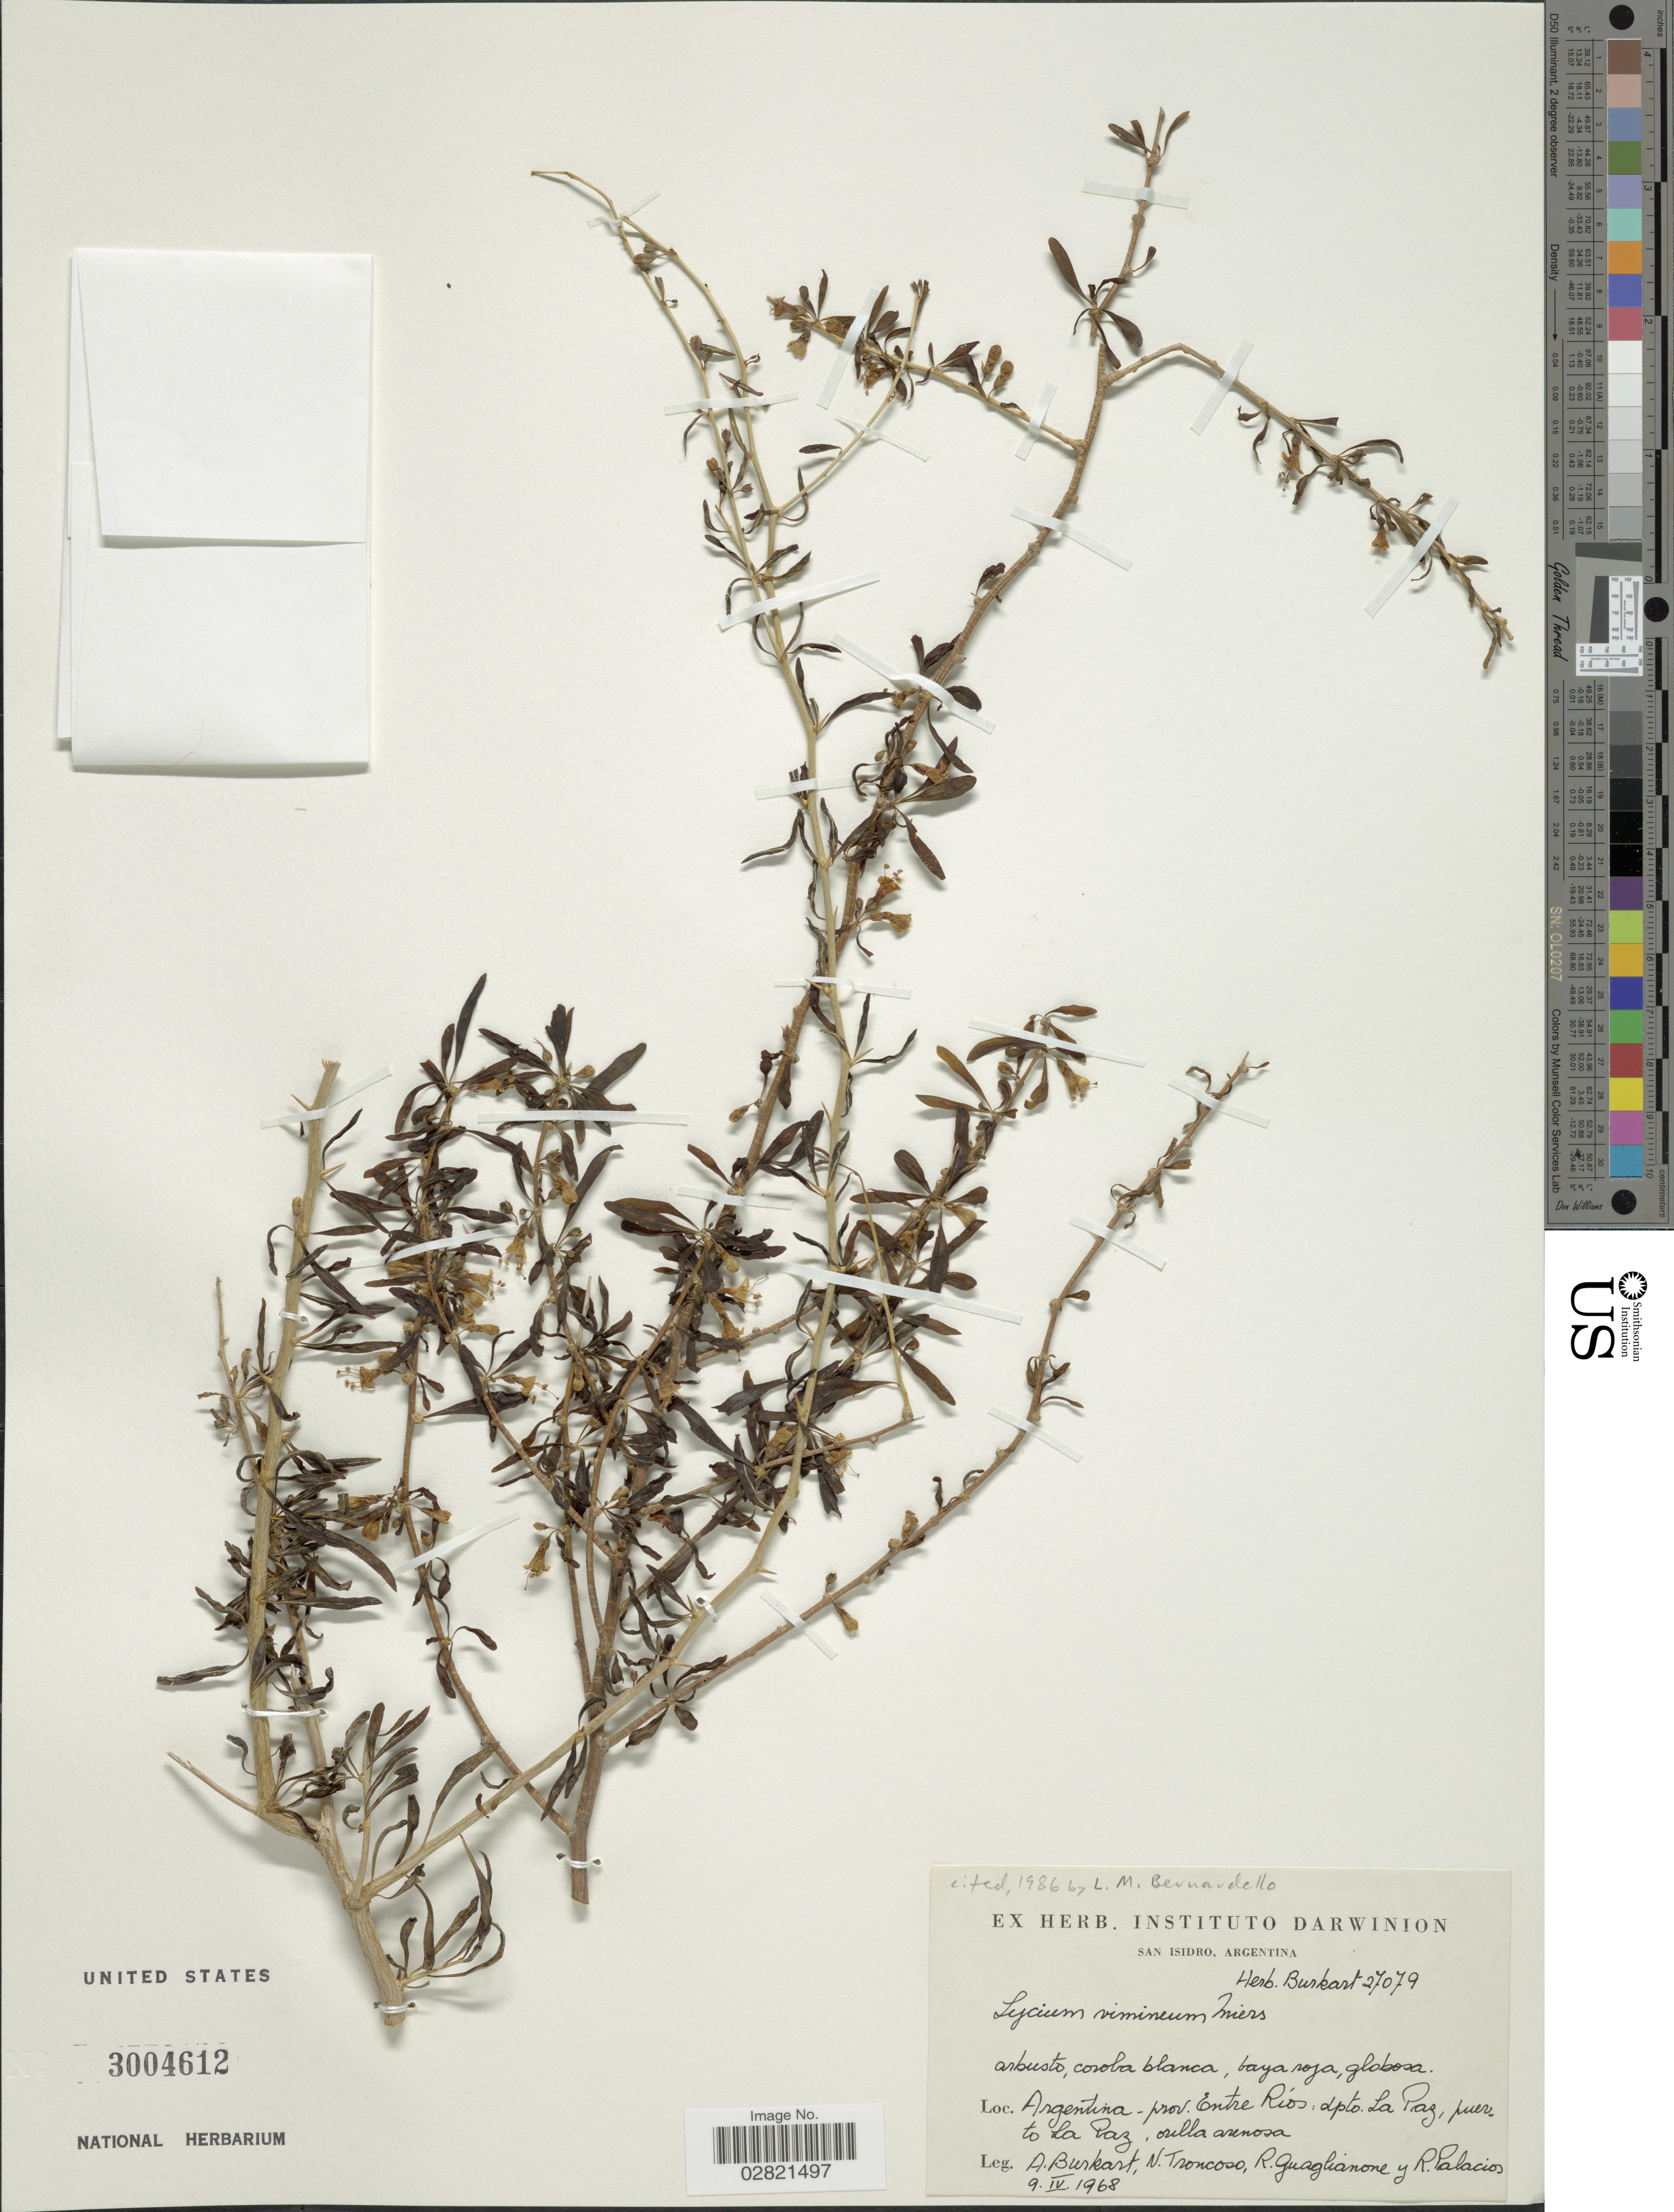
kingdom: Plantae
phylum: Tracheophyta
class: Magnoliopsida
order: Solanales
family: Solanaceae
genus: Lycium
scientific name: Lycium vimineum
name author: Miers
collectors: A. E. Burkart, N. Troncoso, R. Guaglianone & R. Palacios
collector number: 27079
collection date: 1968-04-09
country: Argentina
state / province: Entre Rios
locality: Argentina - prov. Entre Rios, dpto. La Paz, puerto La Paz, orilla arenosa.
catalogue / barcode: US 3004612